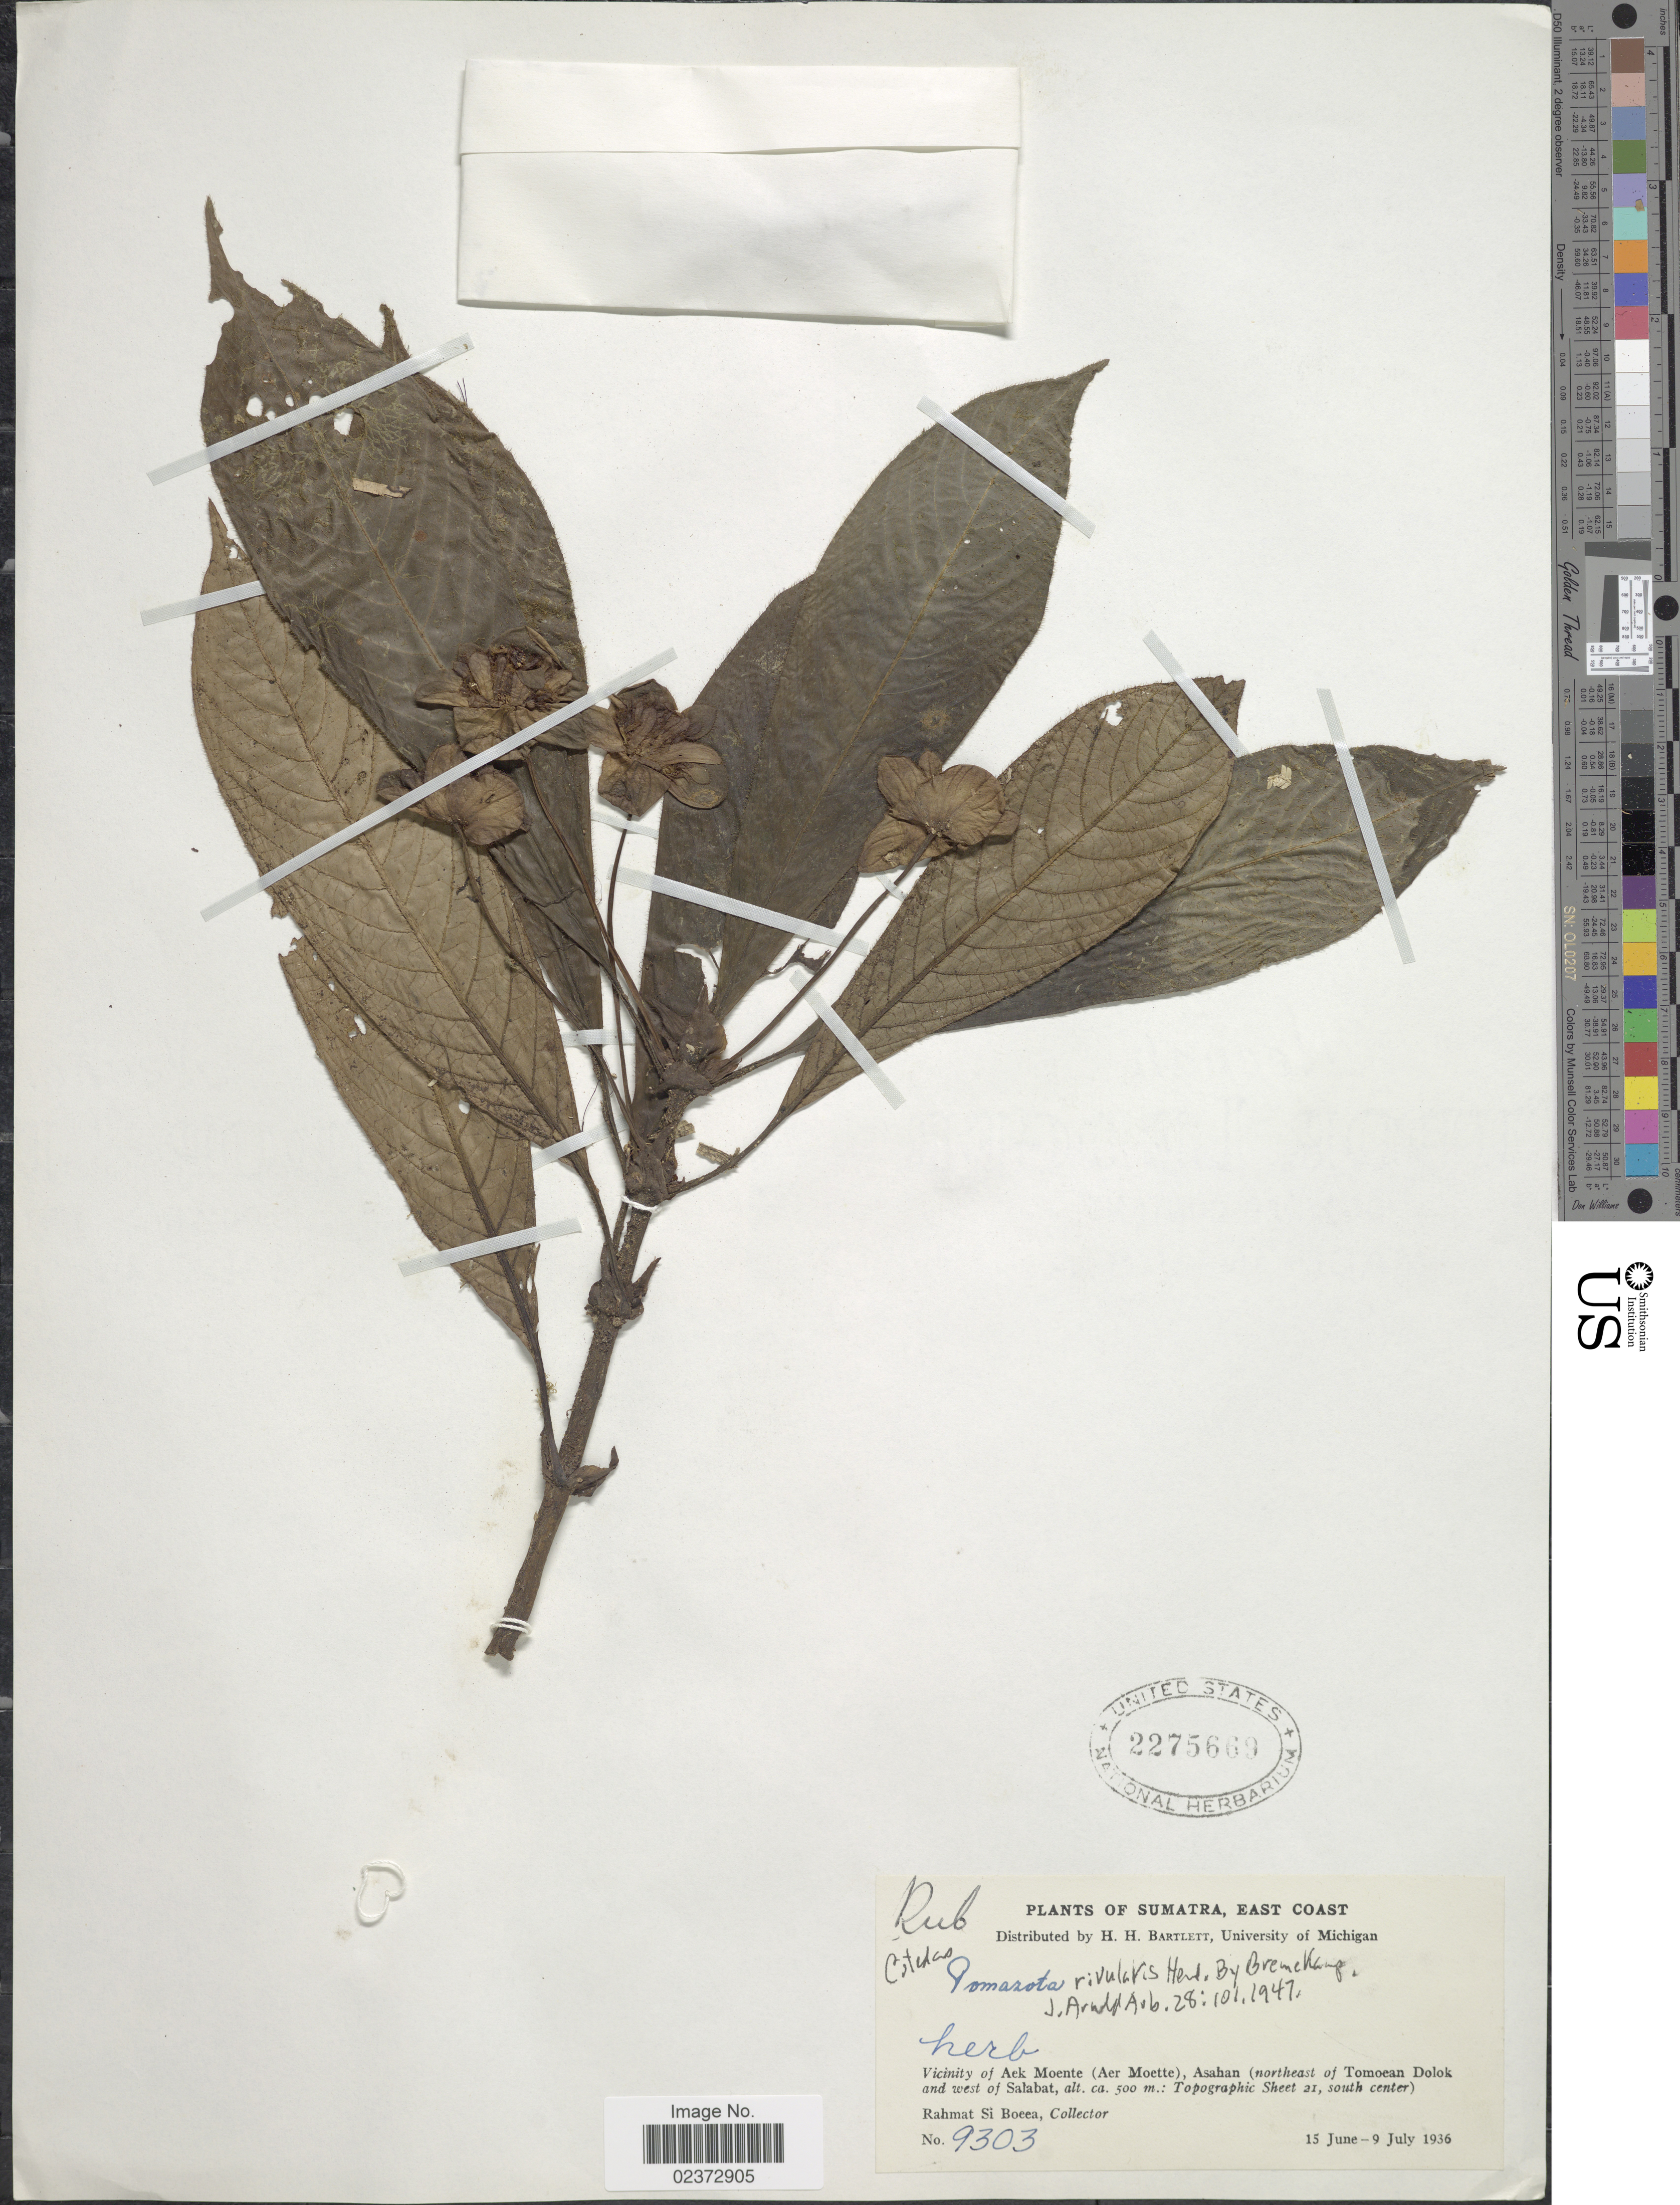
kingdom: Plantae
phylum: Tracheophyta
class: Magnoliopsida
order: Gentianales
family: Rubiaceae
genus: Pomazota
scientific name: Pomazota rivularis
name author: M.R. Hend.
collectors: Rahmat Si Boeea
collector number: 9303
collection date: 1936-06-15/1936-07-09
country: Indonesia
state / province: Sumatra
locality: East Coast, Vicinity of Aek Moente (Aer Moette), Asahan (northeast of Tomoean Dolok and west of Salabat; Topographic Sheet 21, south center)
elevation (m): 500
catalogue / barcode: US 2275669